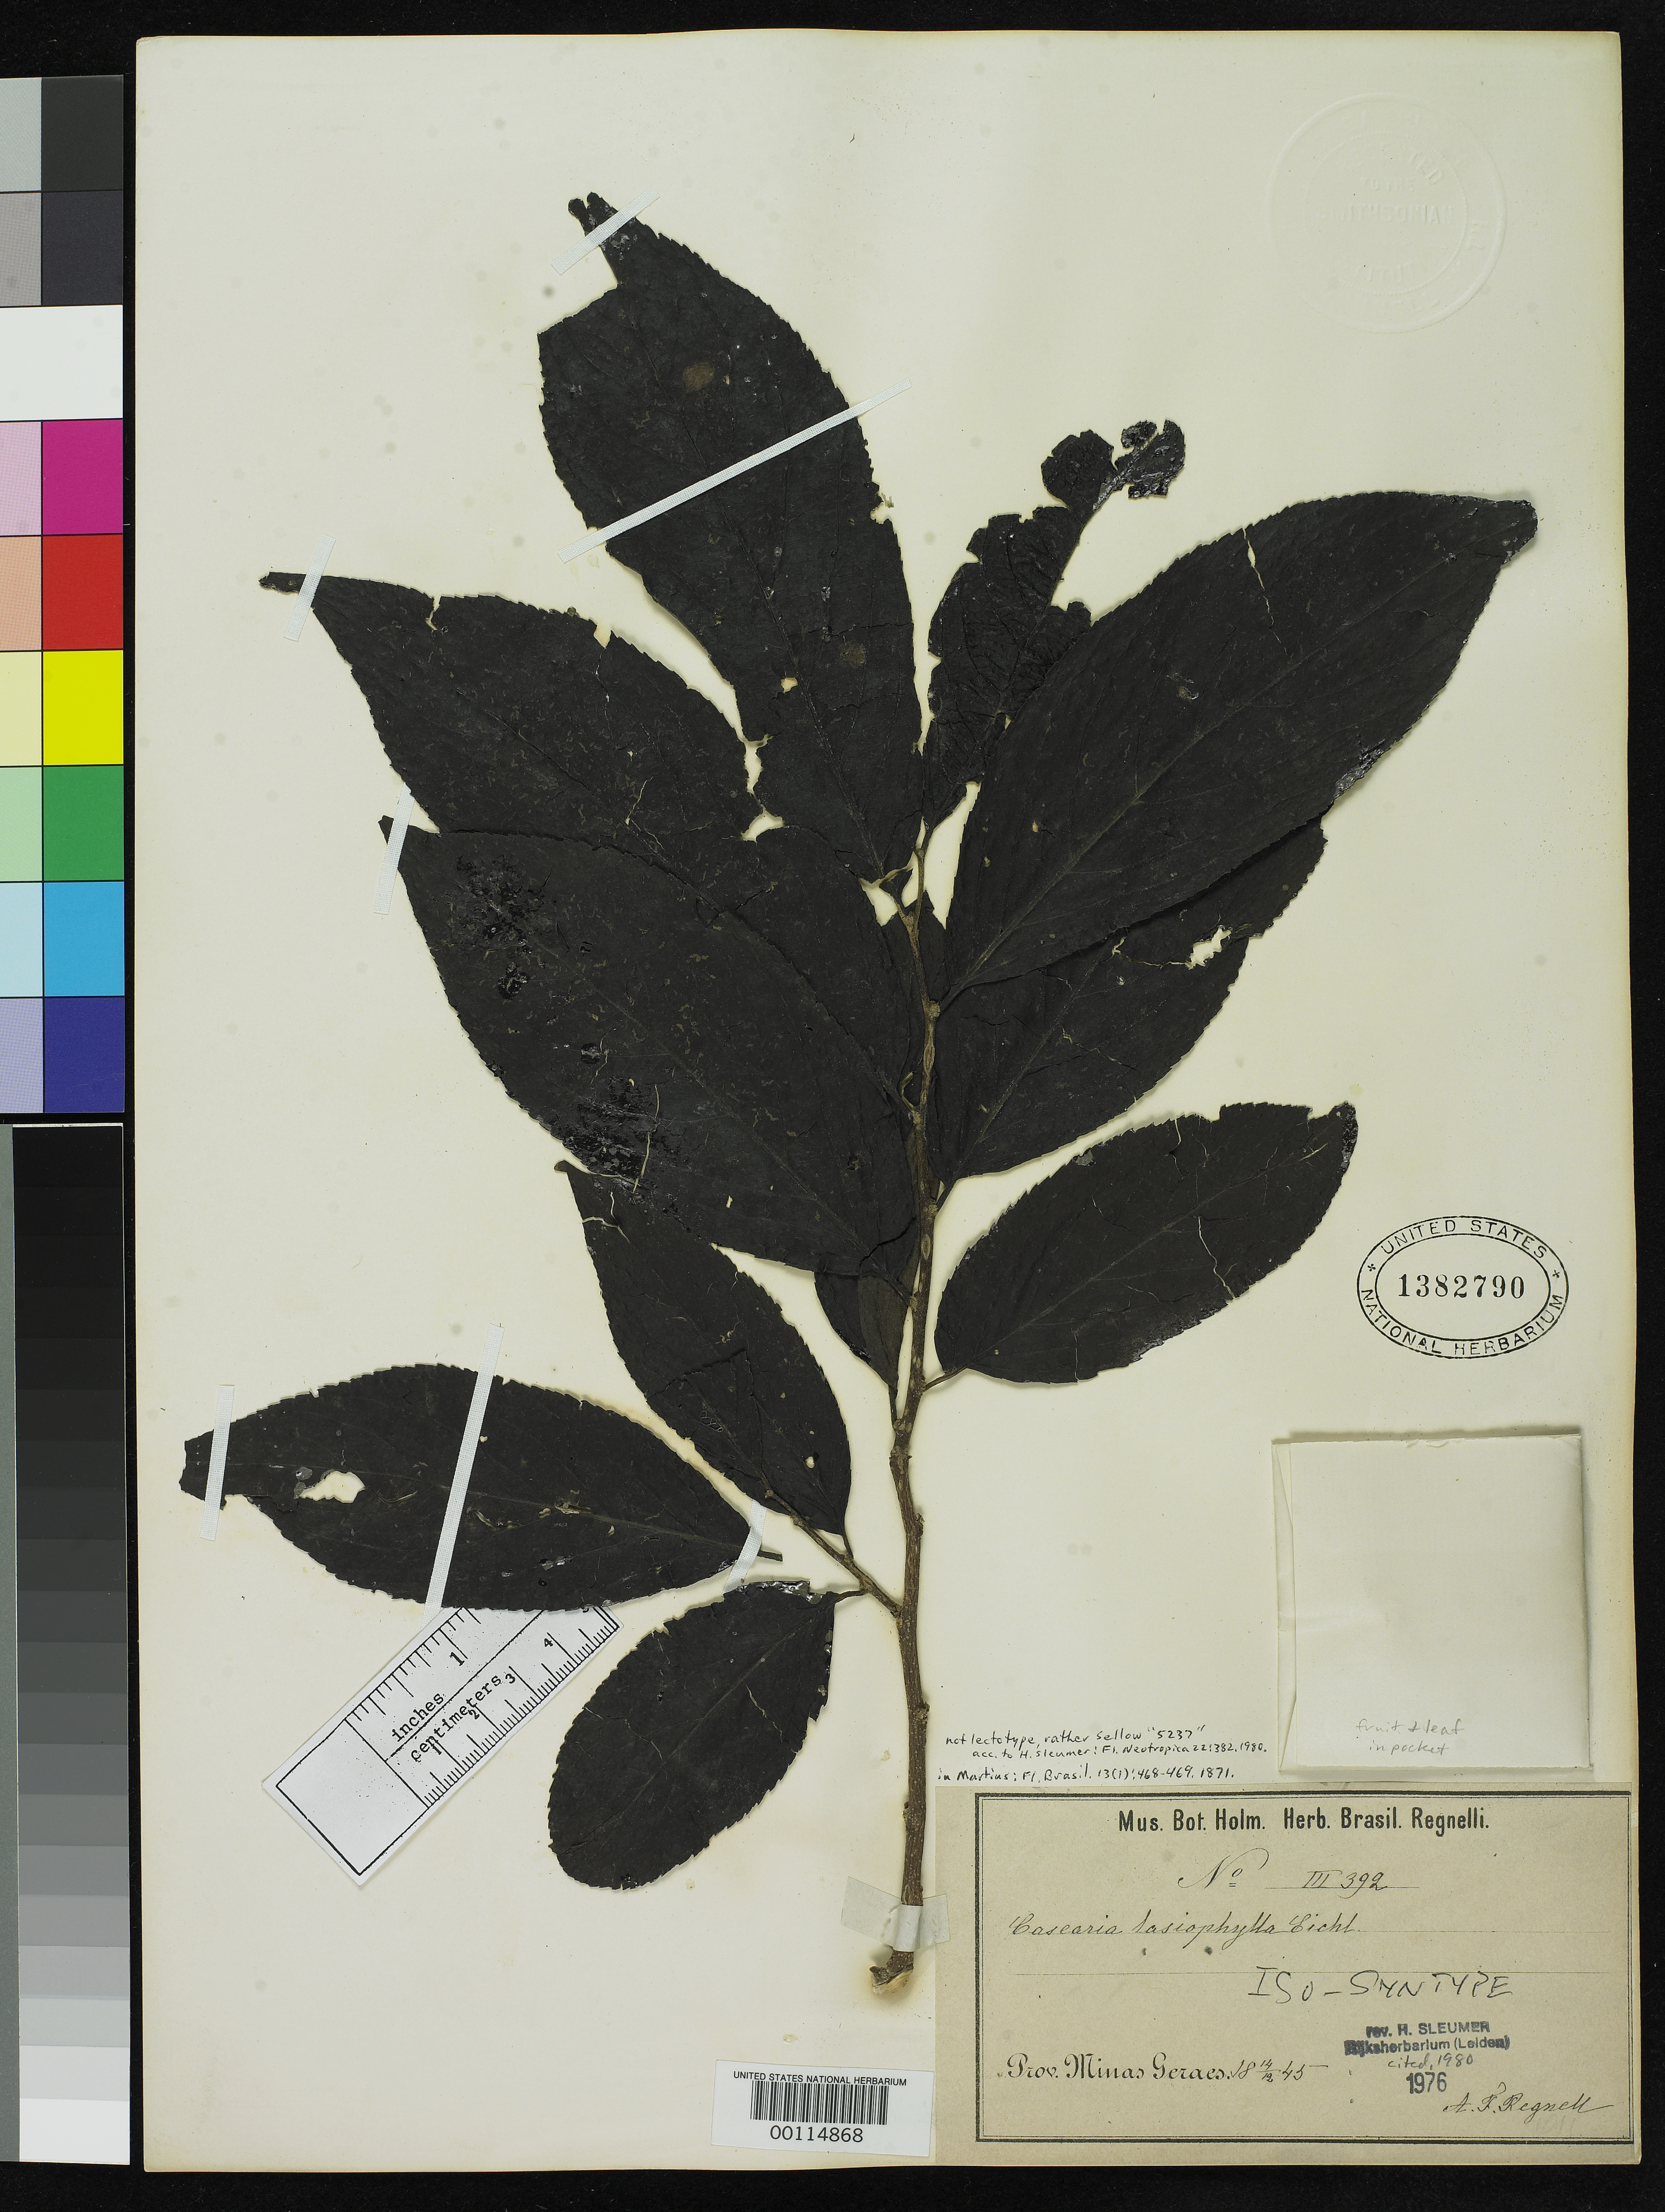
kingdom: Plantae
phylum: Tracheophyta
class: Magnoliopsida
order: Malpighiales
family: Salicaceae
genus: Casearia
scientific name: Casearia lasiophylla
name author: Eichler in Mart.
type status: Isosyntype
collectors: A. F. Regnell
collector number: III 392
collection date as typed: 14 Dec 1845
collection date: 1845-12-14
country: Brazil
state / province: Minas Gerais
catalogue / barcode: US 1382790